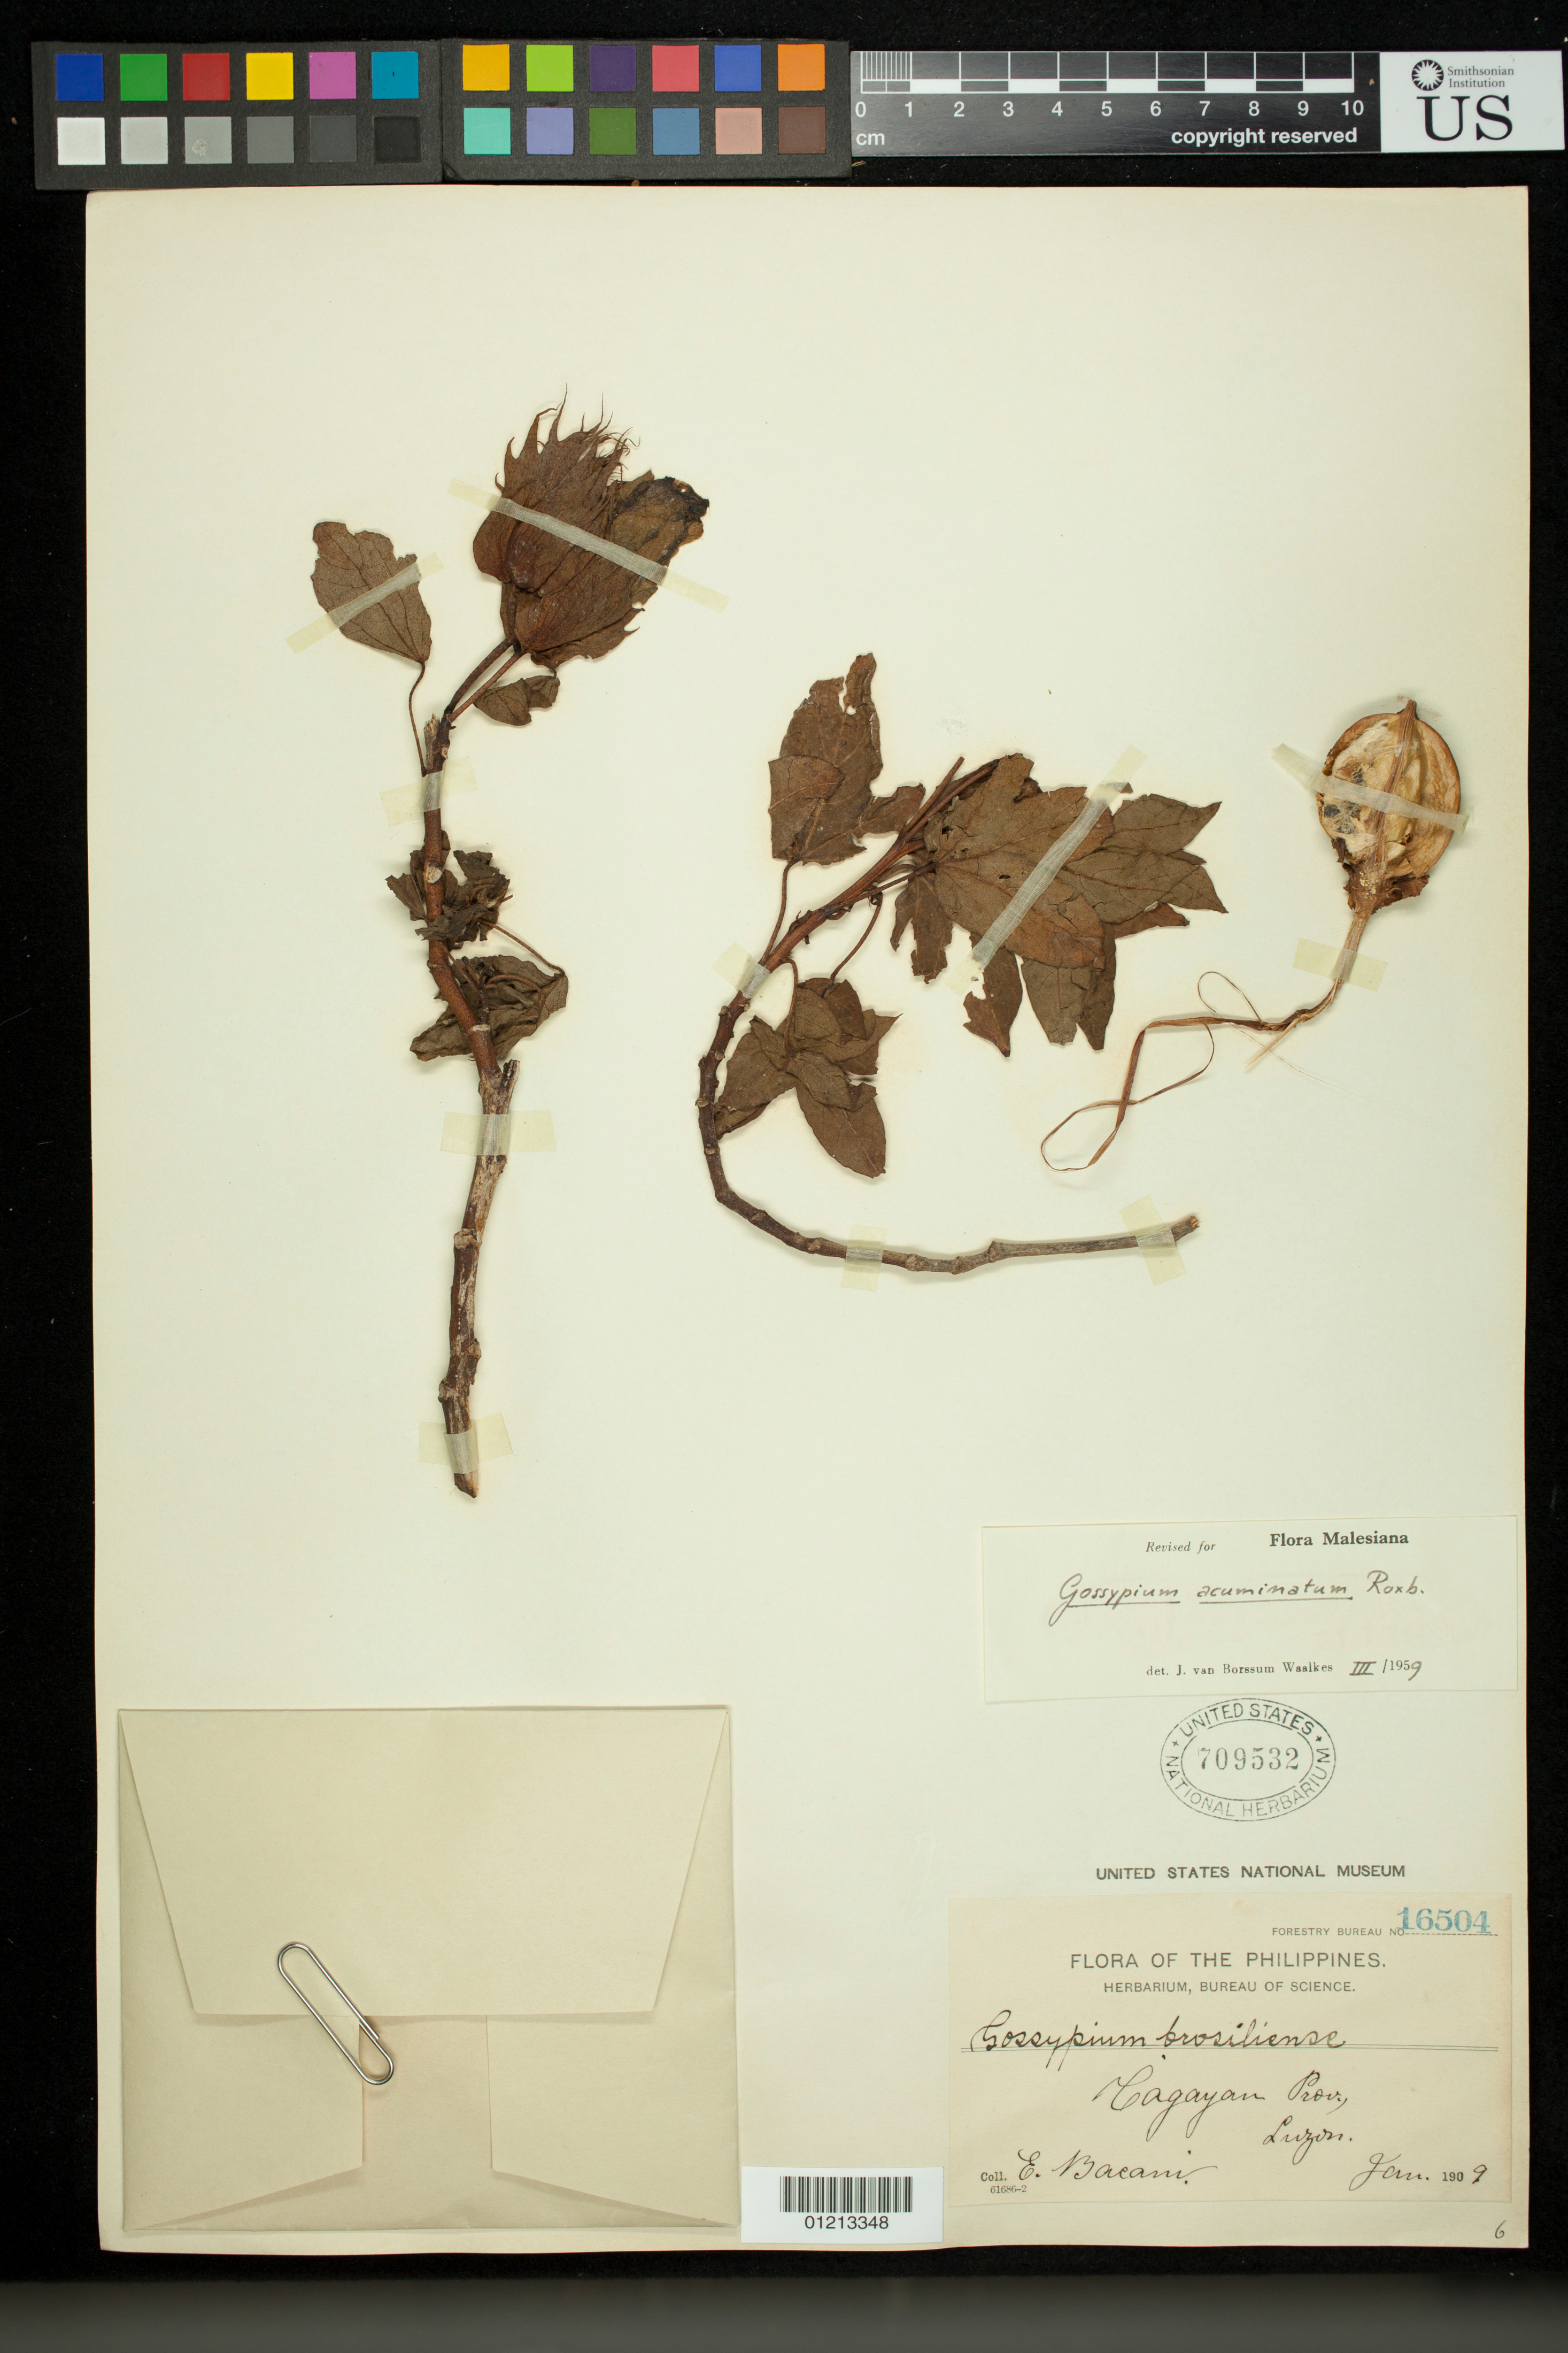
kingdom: Plantae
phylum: Tracheophyta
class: Magnoliopsida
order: Malvales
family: Malvaceae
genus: Gossypium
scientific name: Gossypium acuminatum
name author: Roxb. ex G. Don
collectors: E. Bacani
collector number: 16504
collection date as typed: Jan 1909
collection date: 1909-01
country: Philippines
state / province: Cagayan Valley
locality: Cagayan Prov., Luzon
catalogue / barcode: US 709532